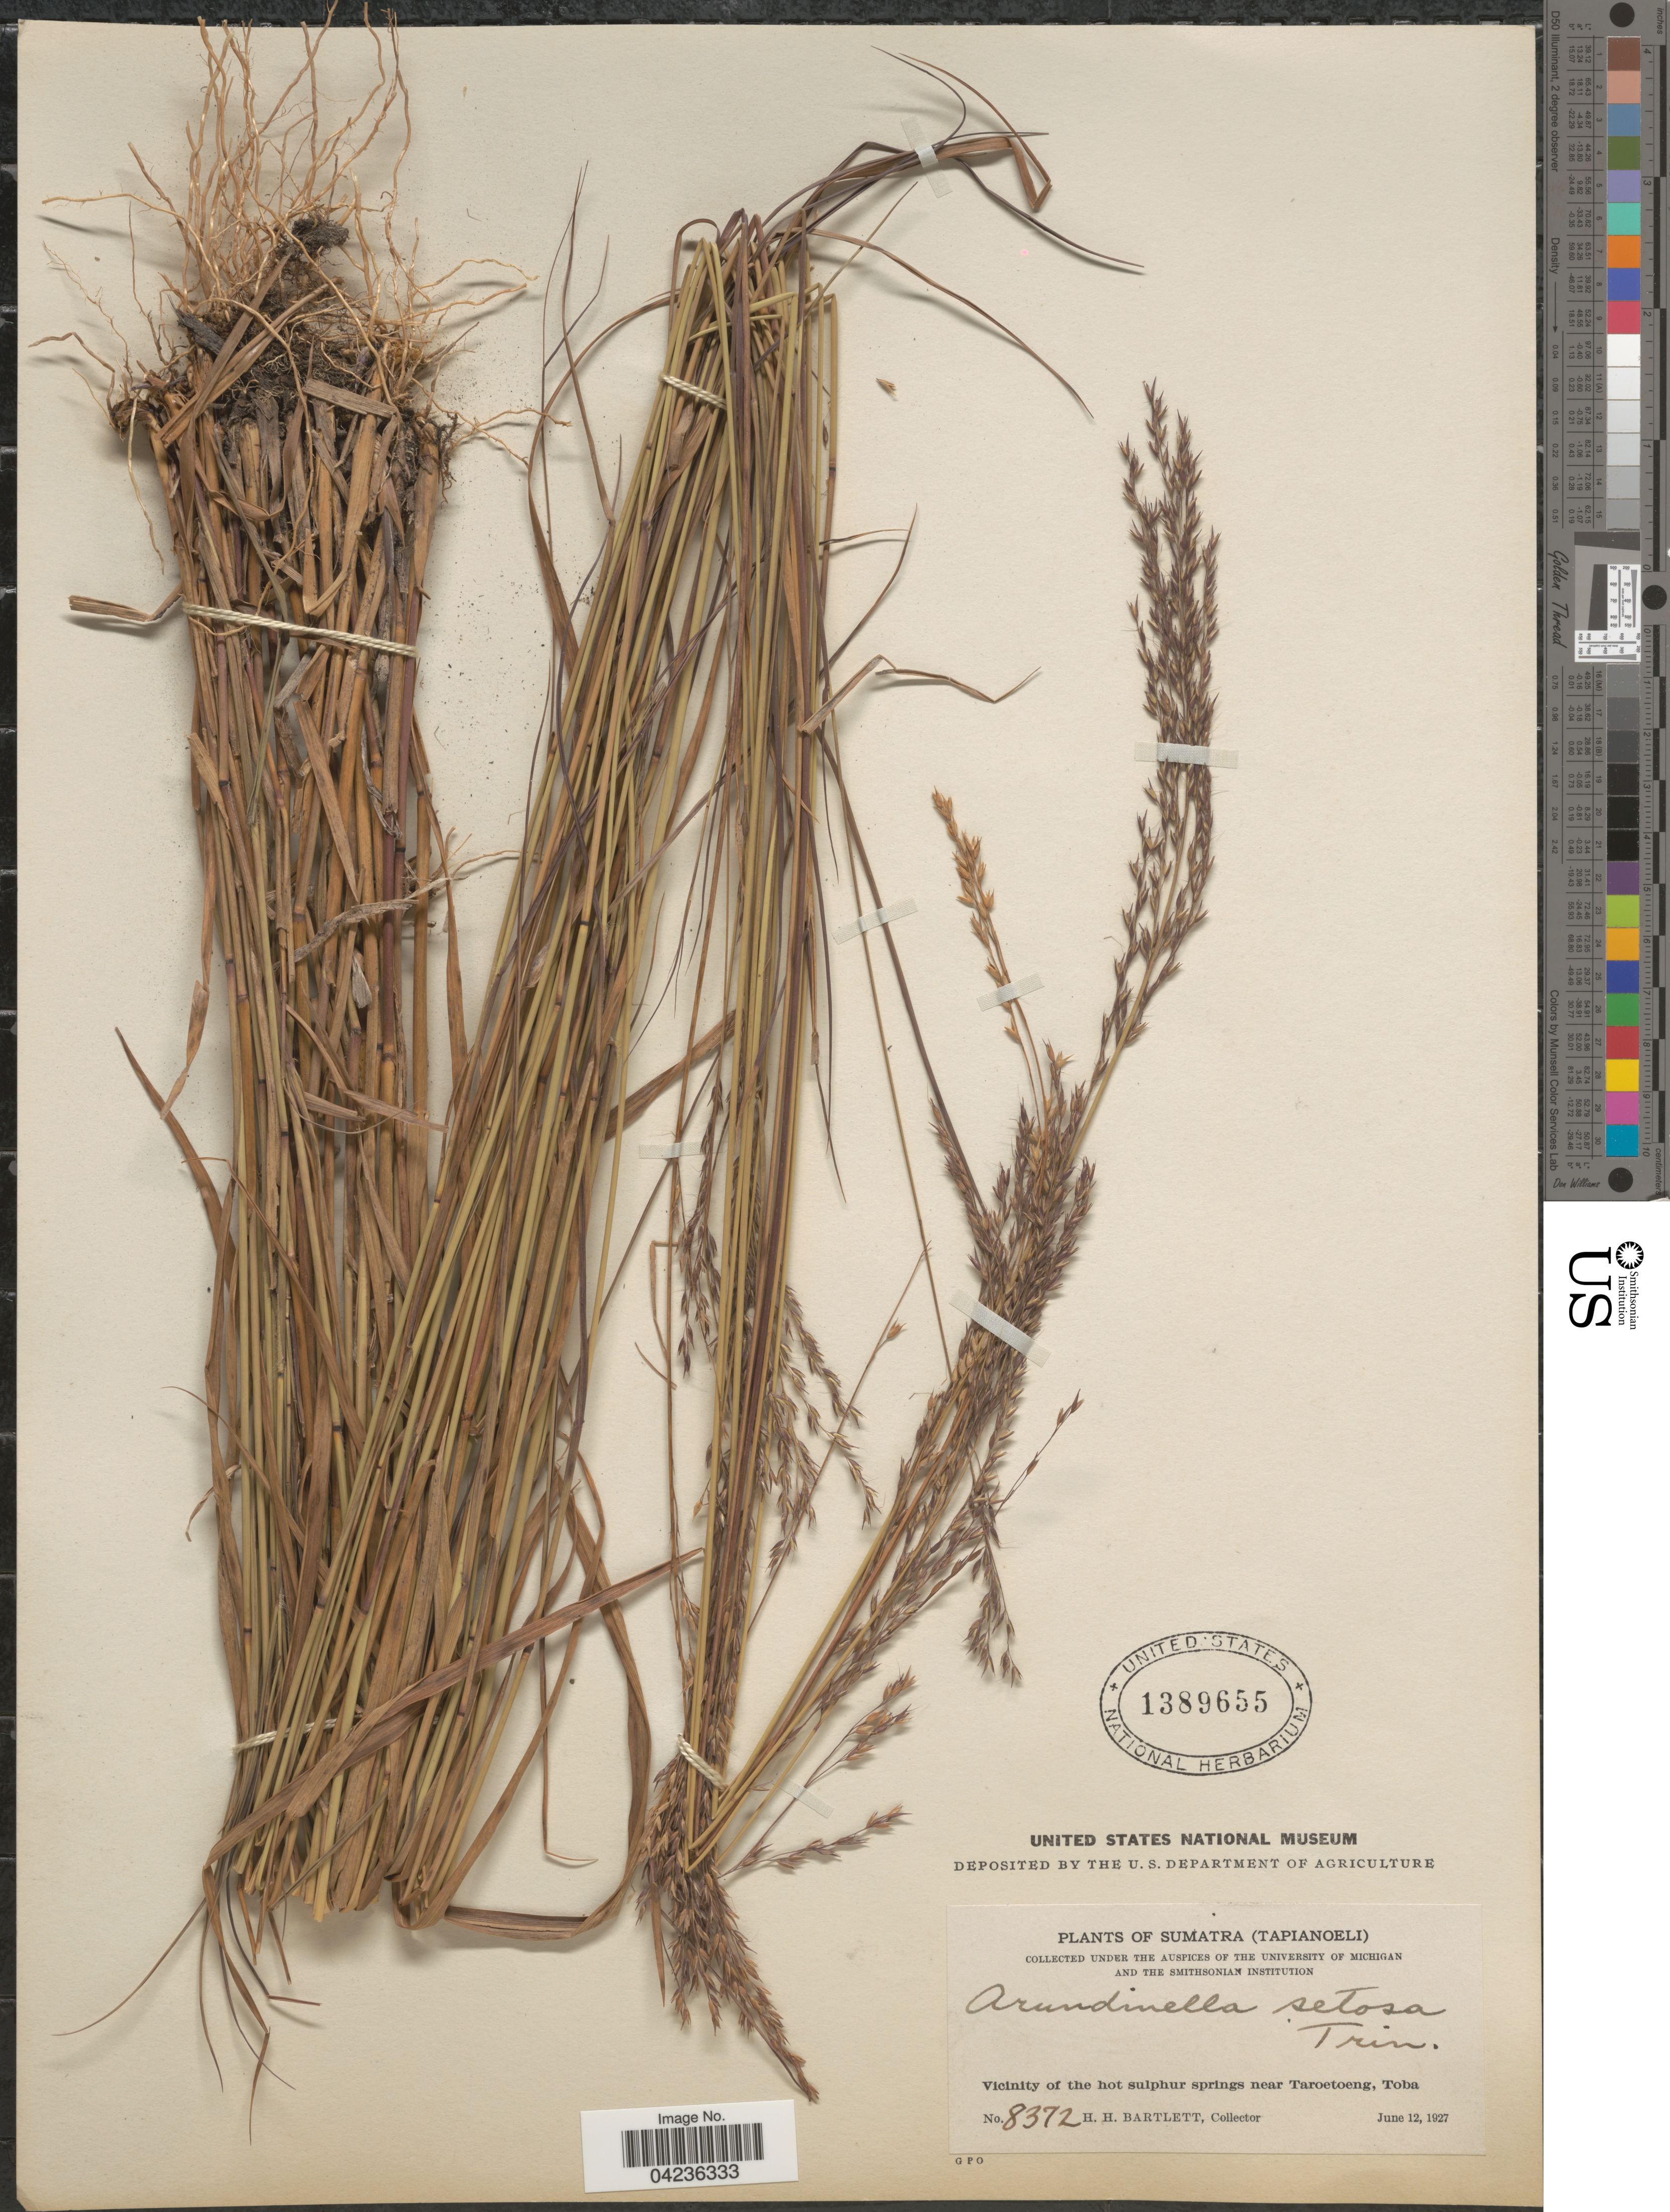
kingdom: Plantae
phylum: Tracheophyta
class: Liliopsida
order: Poales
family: Poaceae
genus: Arundinella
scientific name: Arundinella setosa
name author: Trin.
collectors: H. H. Bartlett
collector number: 8372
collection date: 1927-06-12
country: Indonesia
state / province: Sumatra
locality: (Tapianoeli). Vicinity of the hot sulphur springs near Taroetoeng, Toba.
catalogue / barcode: US 1389655